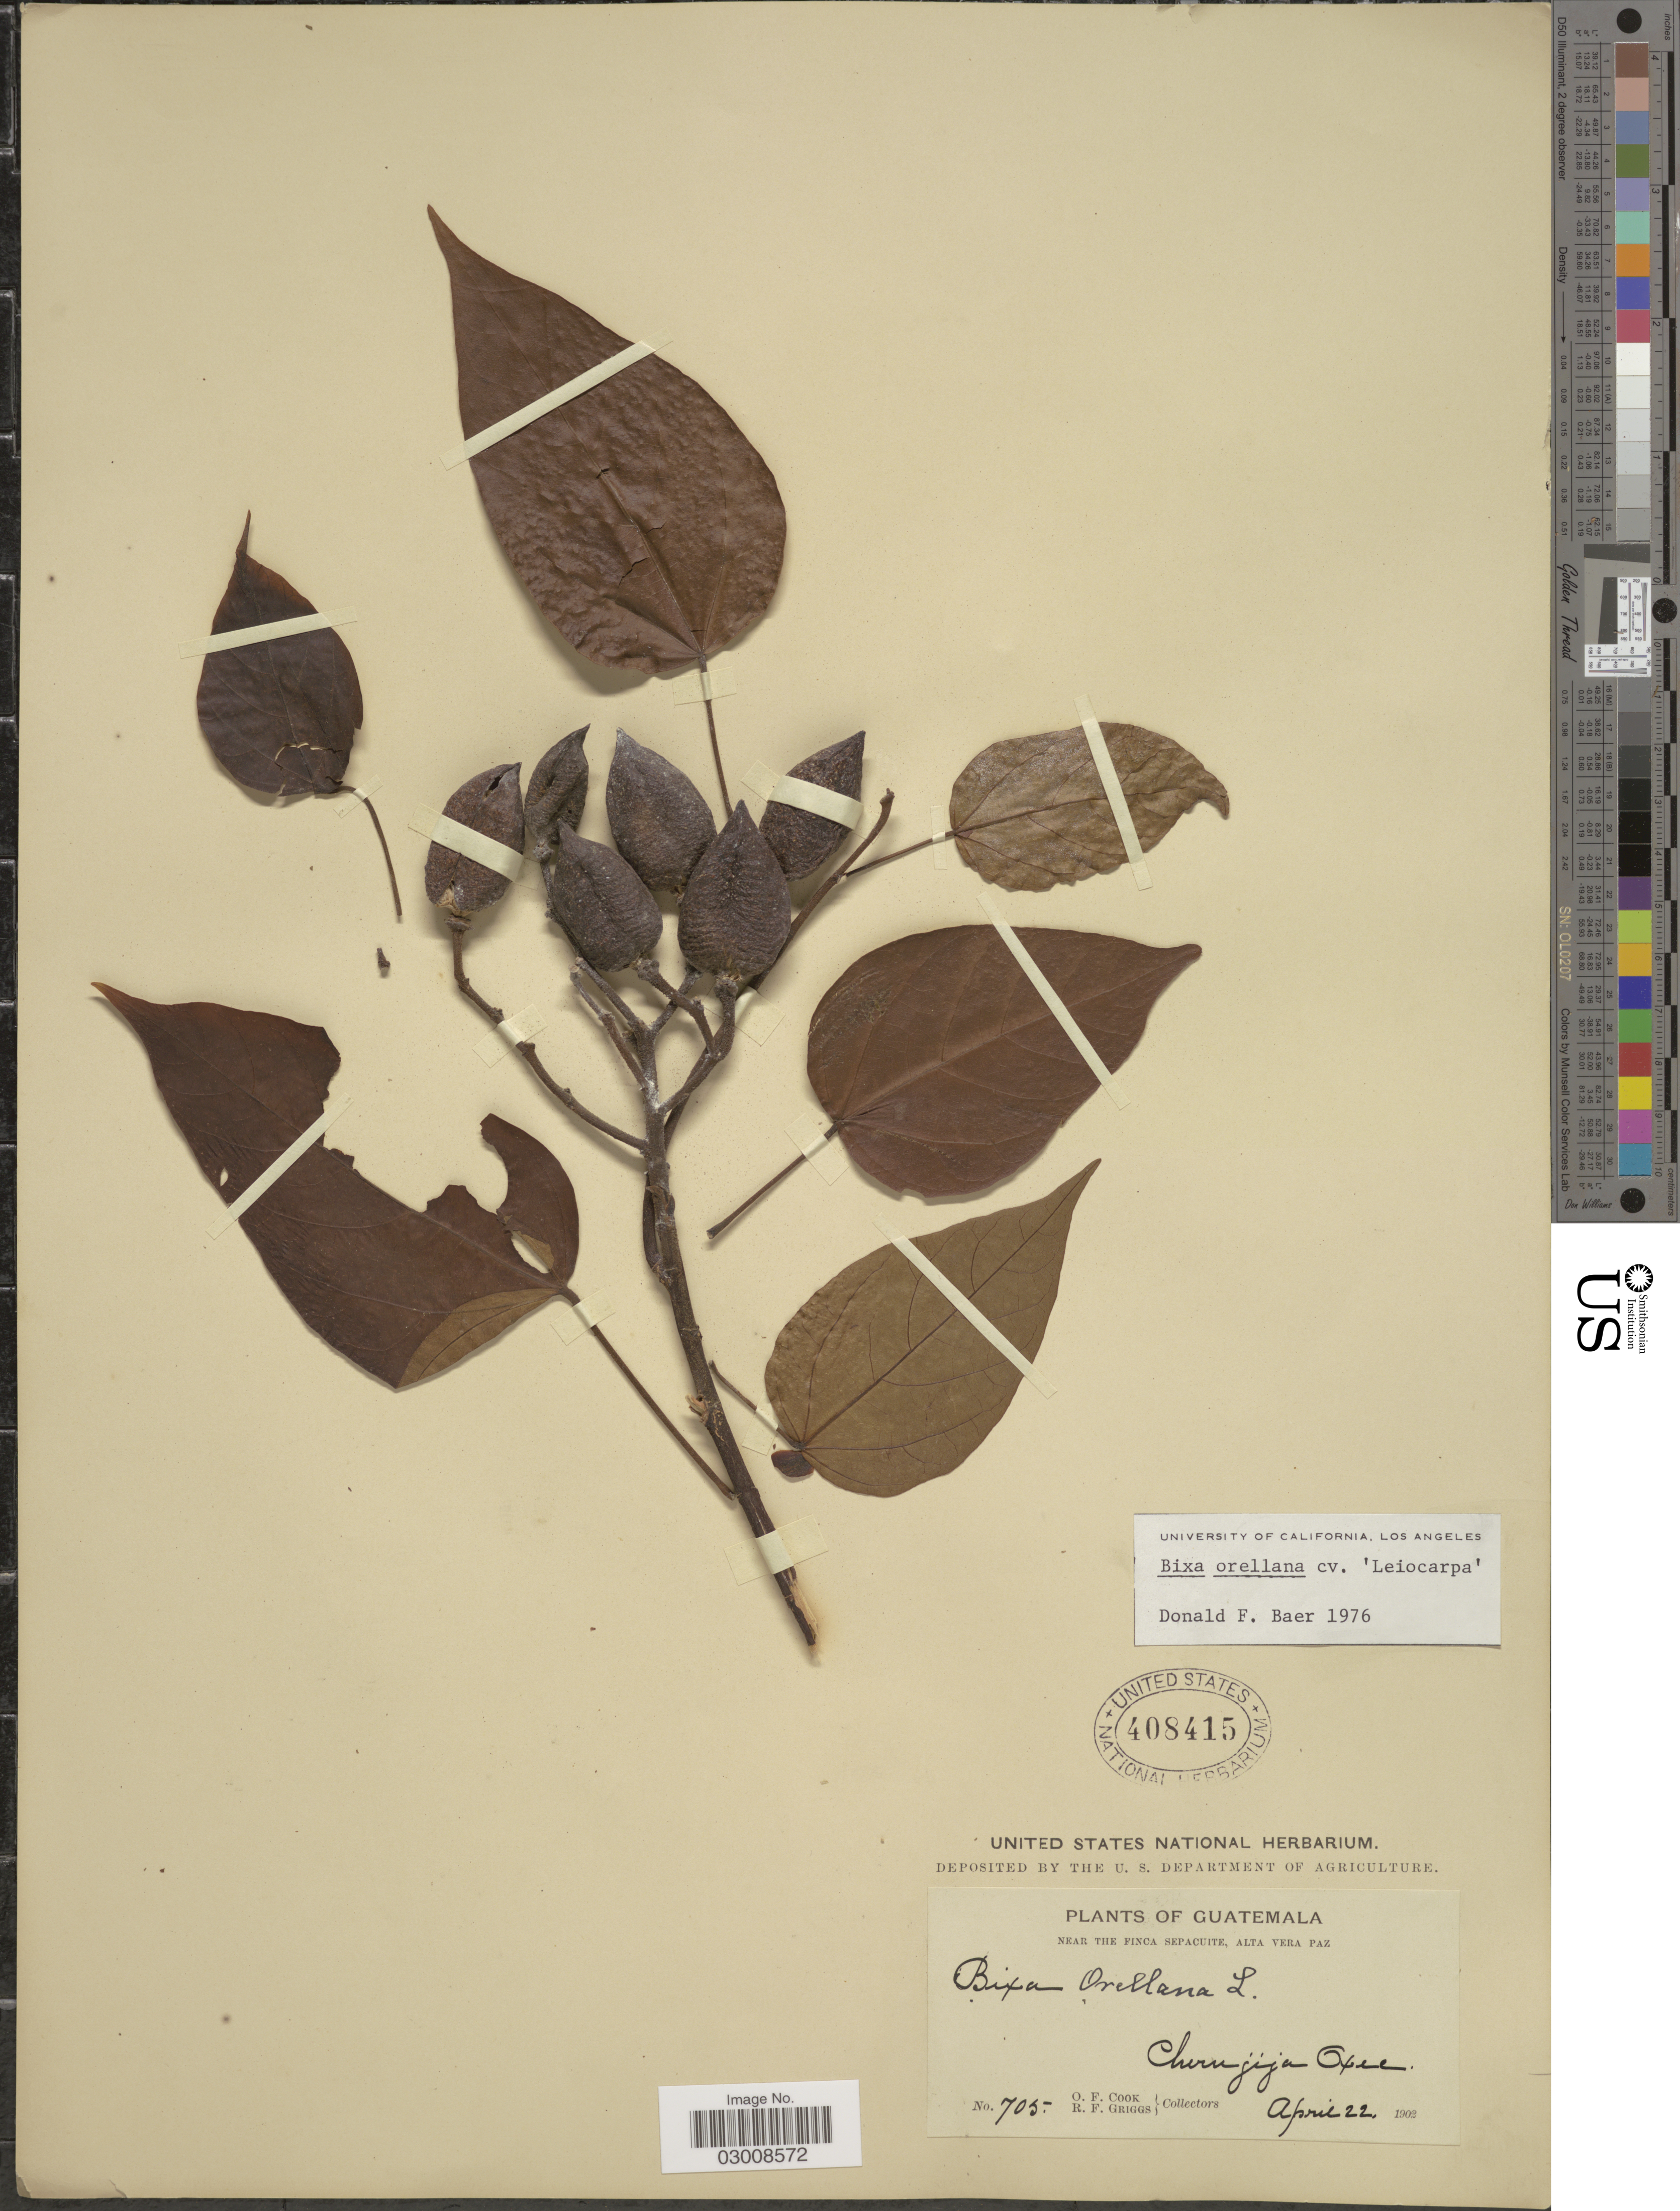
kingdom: Plantae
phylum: Tracheophyta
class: Magnoliopsida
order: Malvales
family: Bixaceae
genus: Bixa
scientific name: Bixa orellana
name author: L.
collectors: O. F. Cook & R. F. Griggs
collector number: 705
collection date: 1902-04-22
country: Guatemala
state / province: Alta Verapaz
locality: Near the Finca Sepacuite, Cherujija Oxec.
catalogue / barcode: US 408415